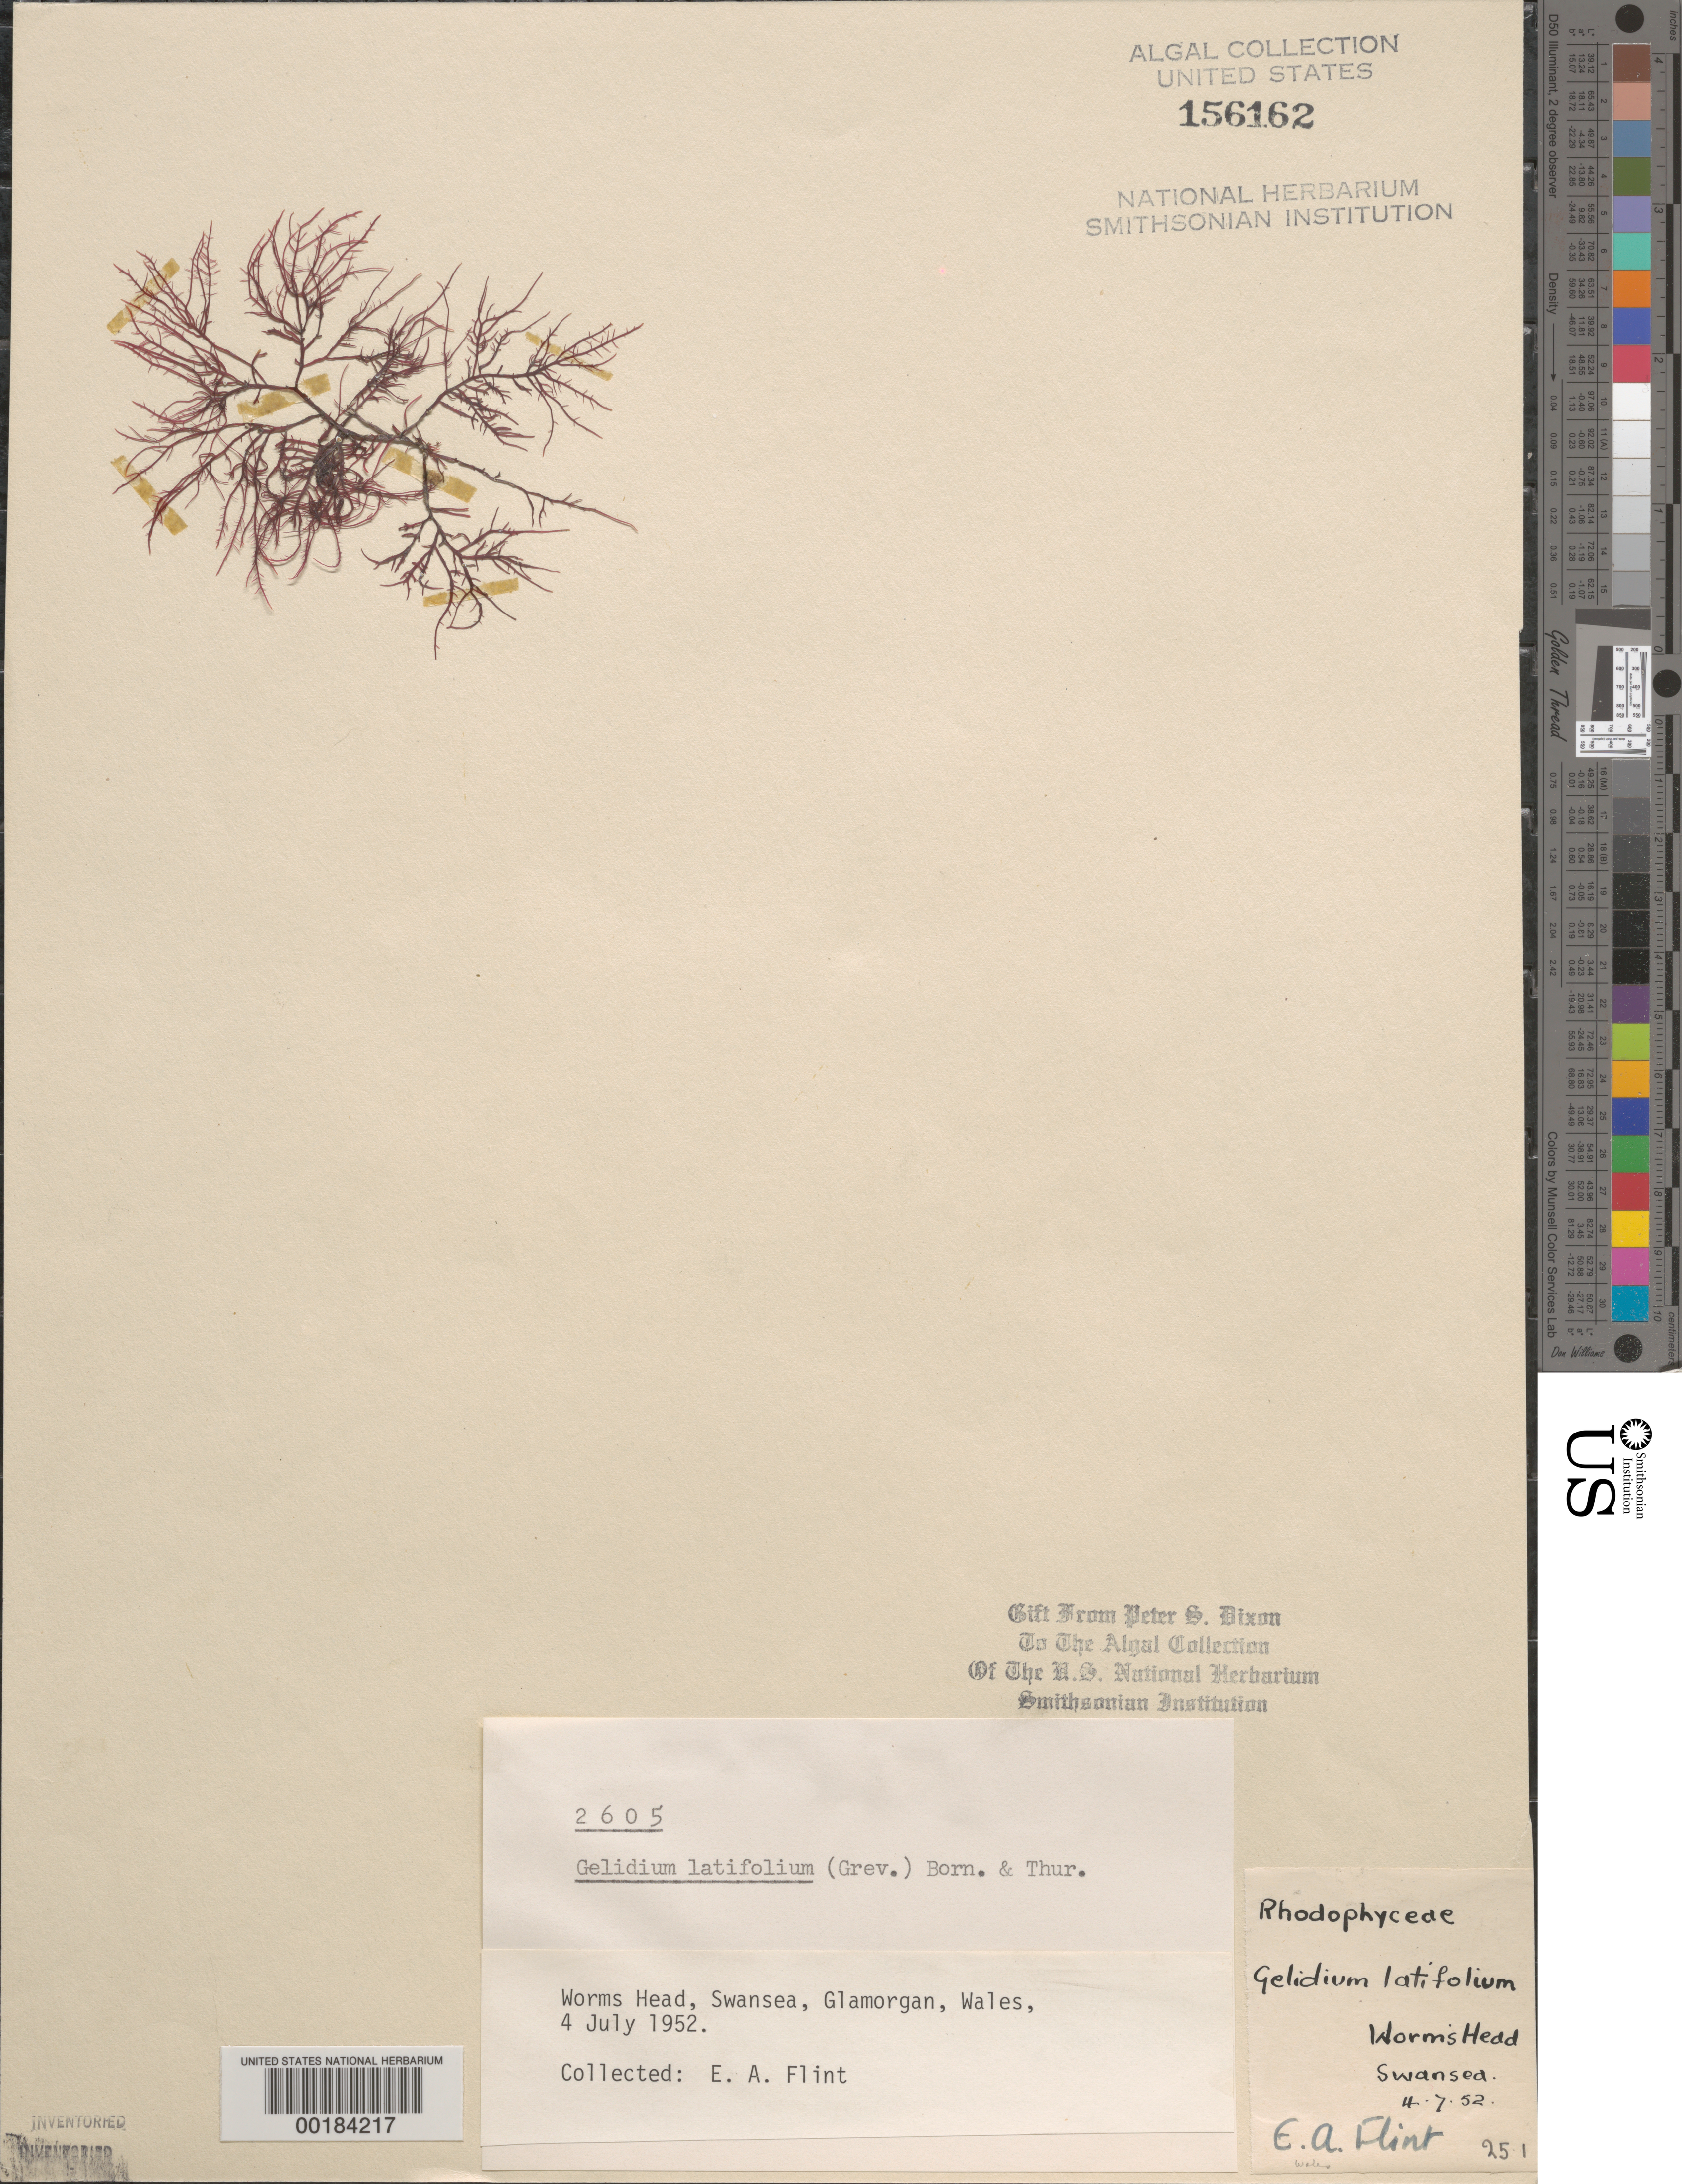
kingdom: Plantae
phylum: Rhodophyta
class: Florideophyceae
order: Gelidiales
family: Gelidiaceae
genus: Gelidium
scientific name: Gelidium spinosum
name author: (S.G. Gmel.) P.C. Silva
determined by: Algae name updating Project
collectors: E. Flint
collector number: PSD 2605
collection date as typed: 04 Jul 1952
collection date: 1952-07-04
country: United Kingdom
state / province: Wales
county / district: West Glamorgan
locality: Worms Head, Swansea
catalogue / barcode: US 156162